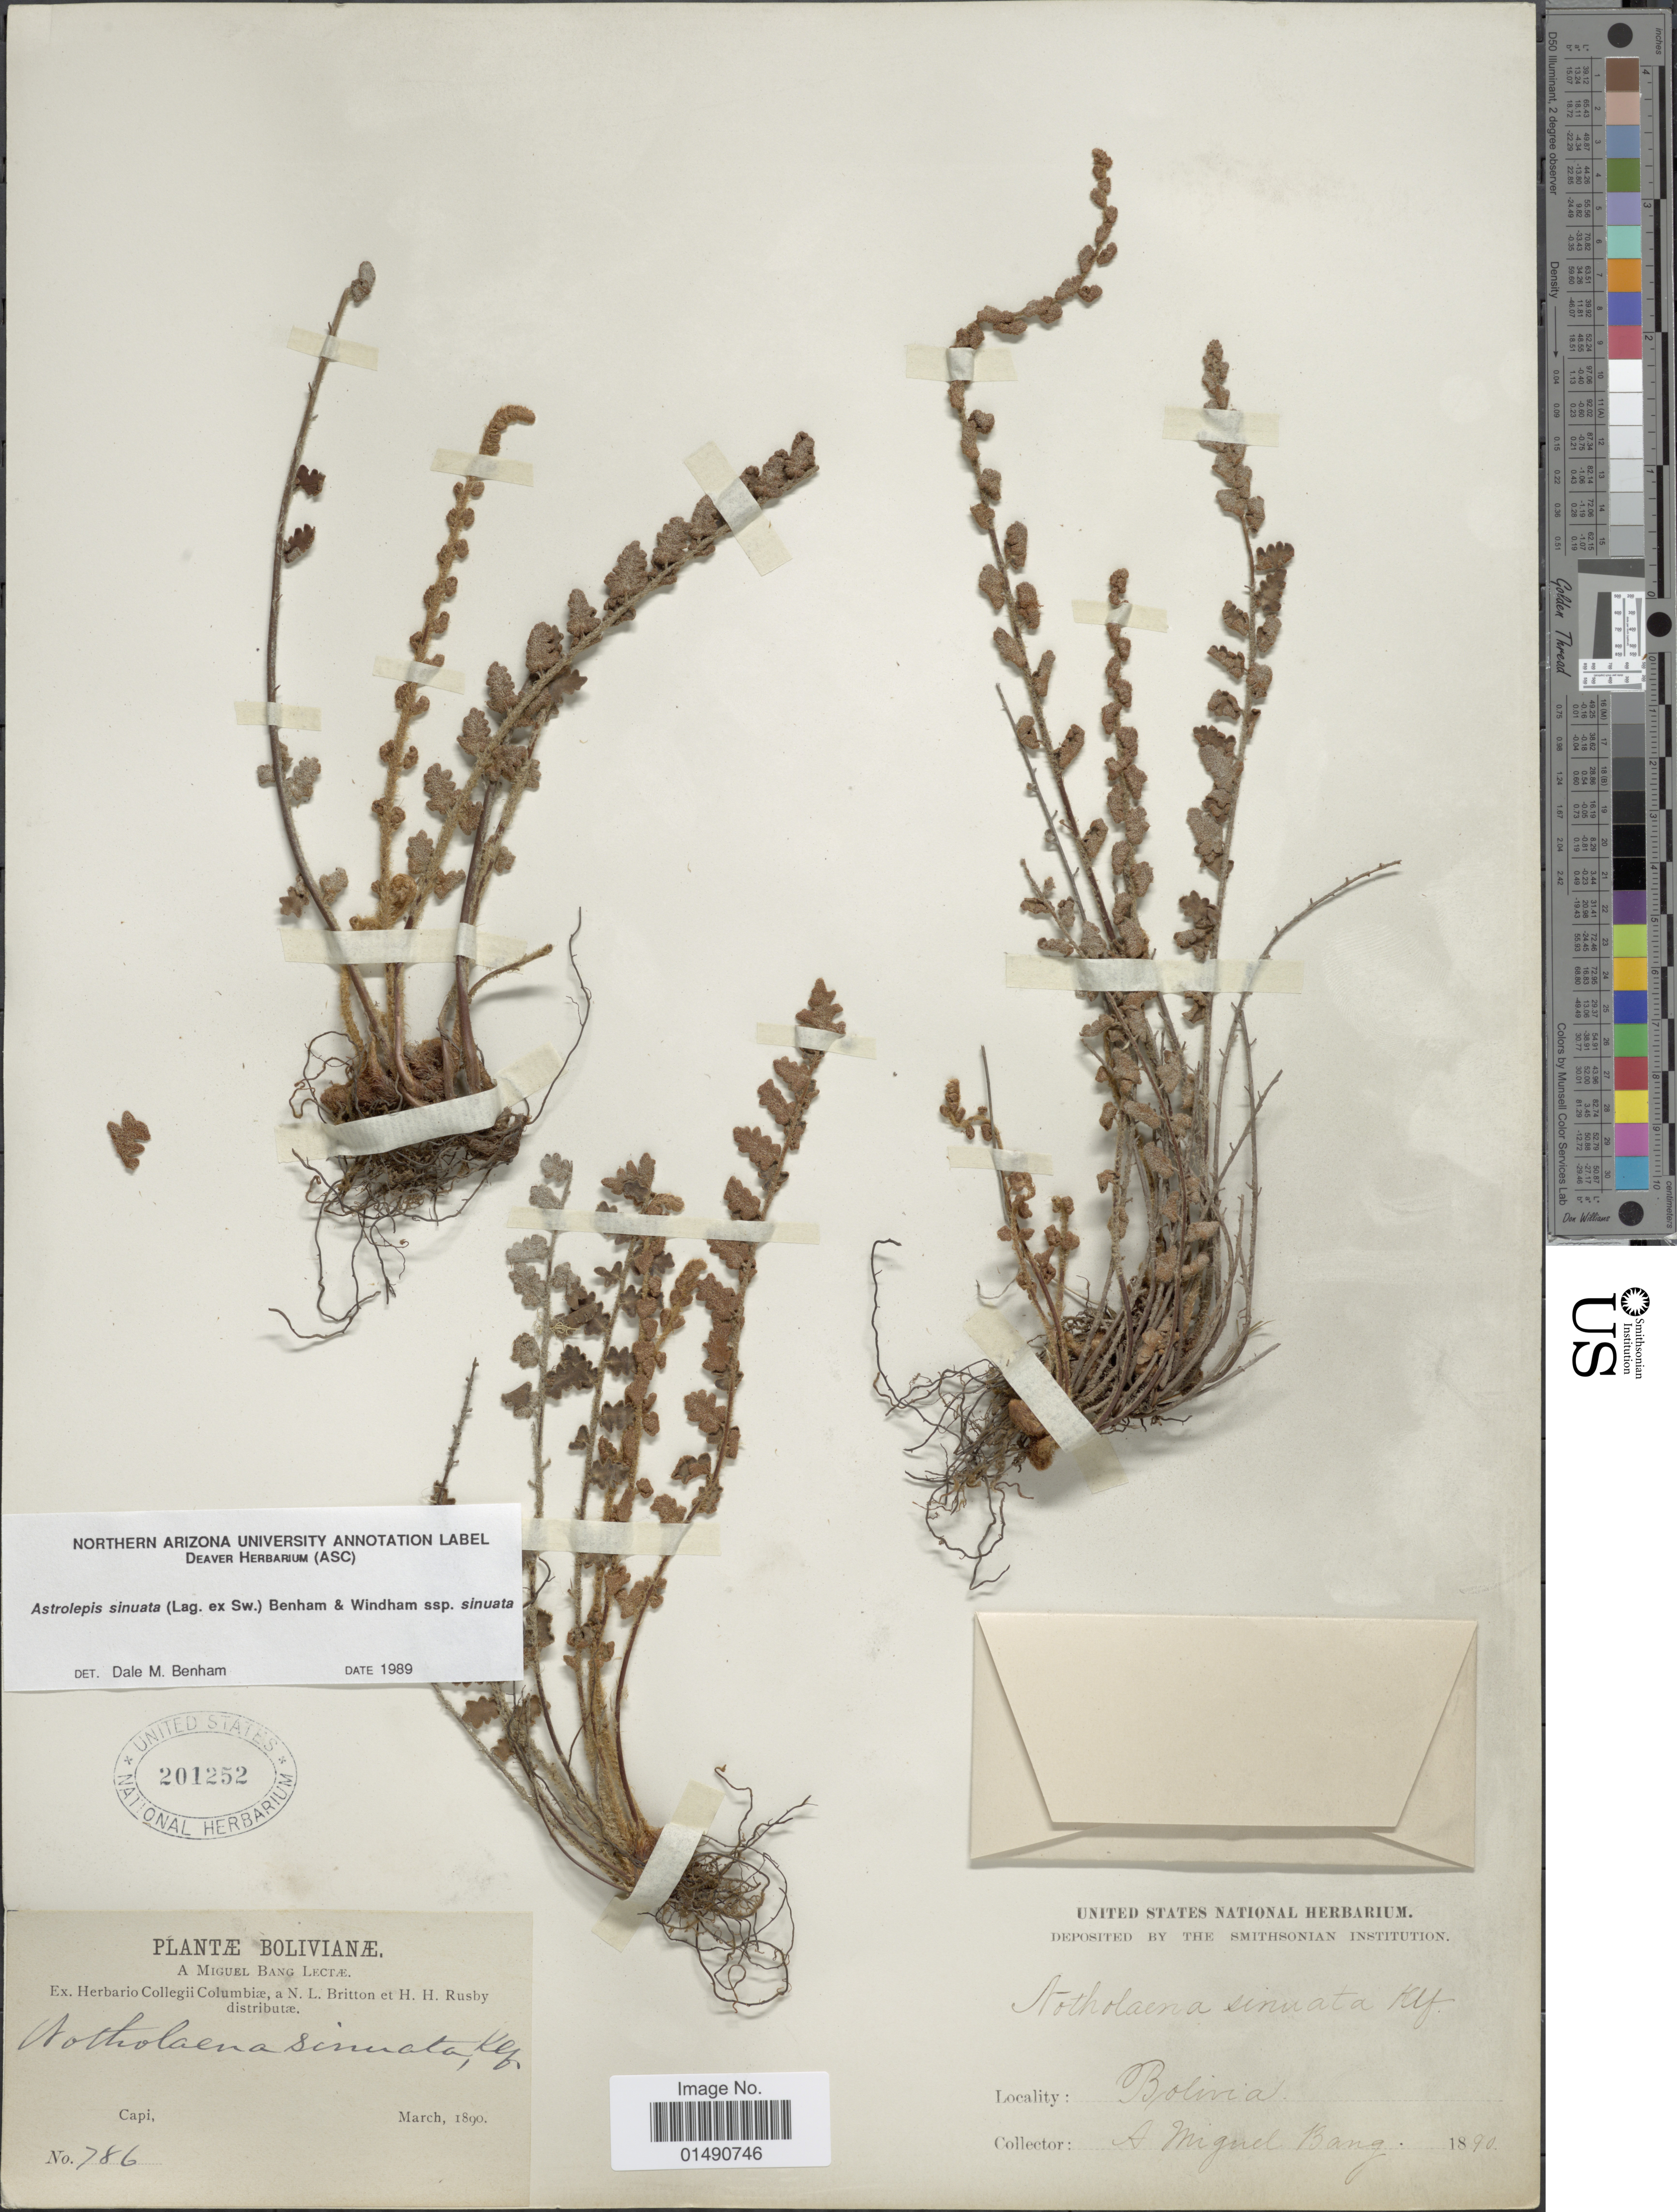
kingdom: Plantae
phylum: Tracheophyta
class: Polypodiopsida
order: Polypodiales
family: Pteridaceae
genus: Astrolepis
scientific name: Astrolepis sinuata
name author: (Lag. ex Sw.) D.M. Benham & Windham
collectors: M. Bang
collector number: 786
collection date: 1890-03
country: Bolivia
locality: Capi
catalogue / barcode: US 201252